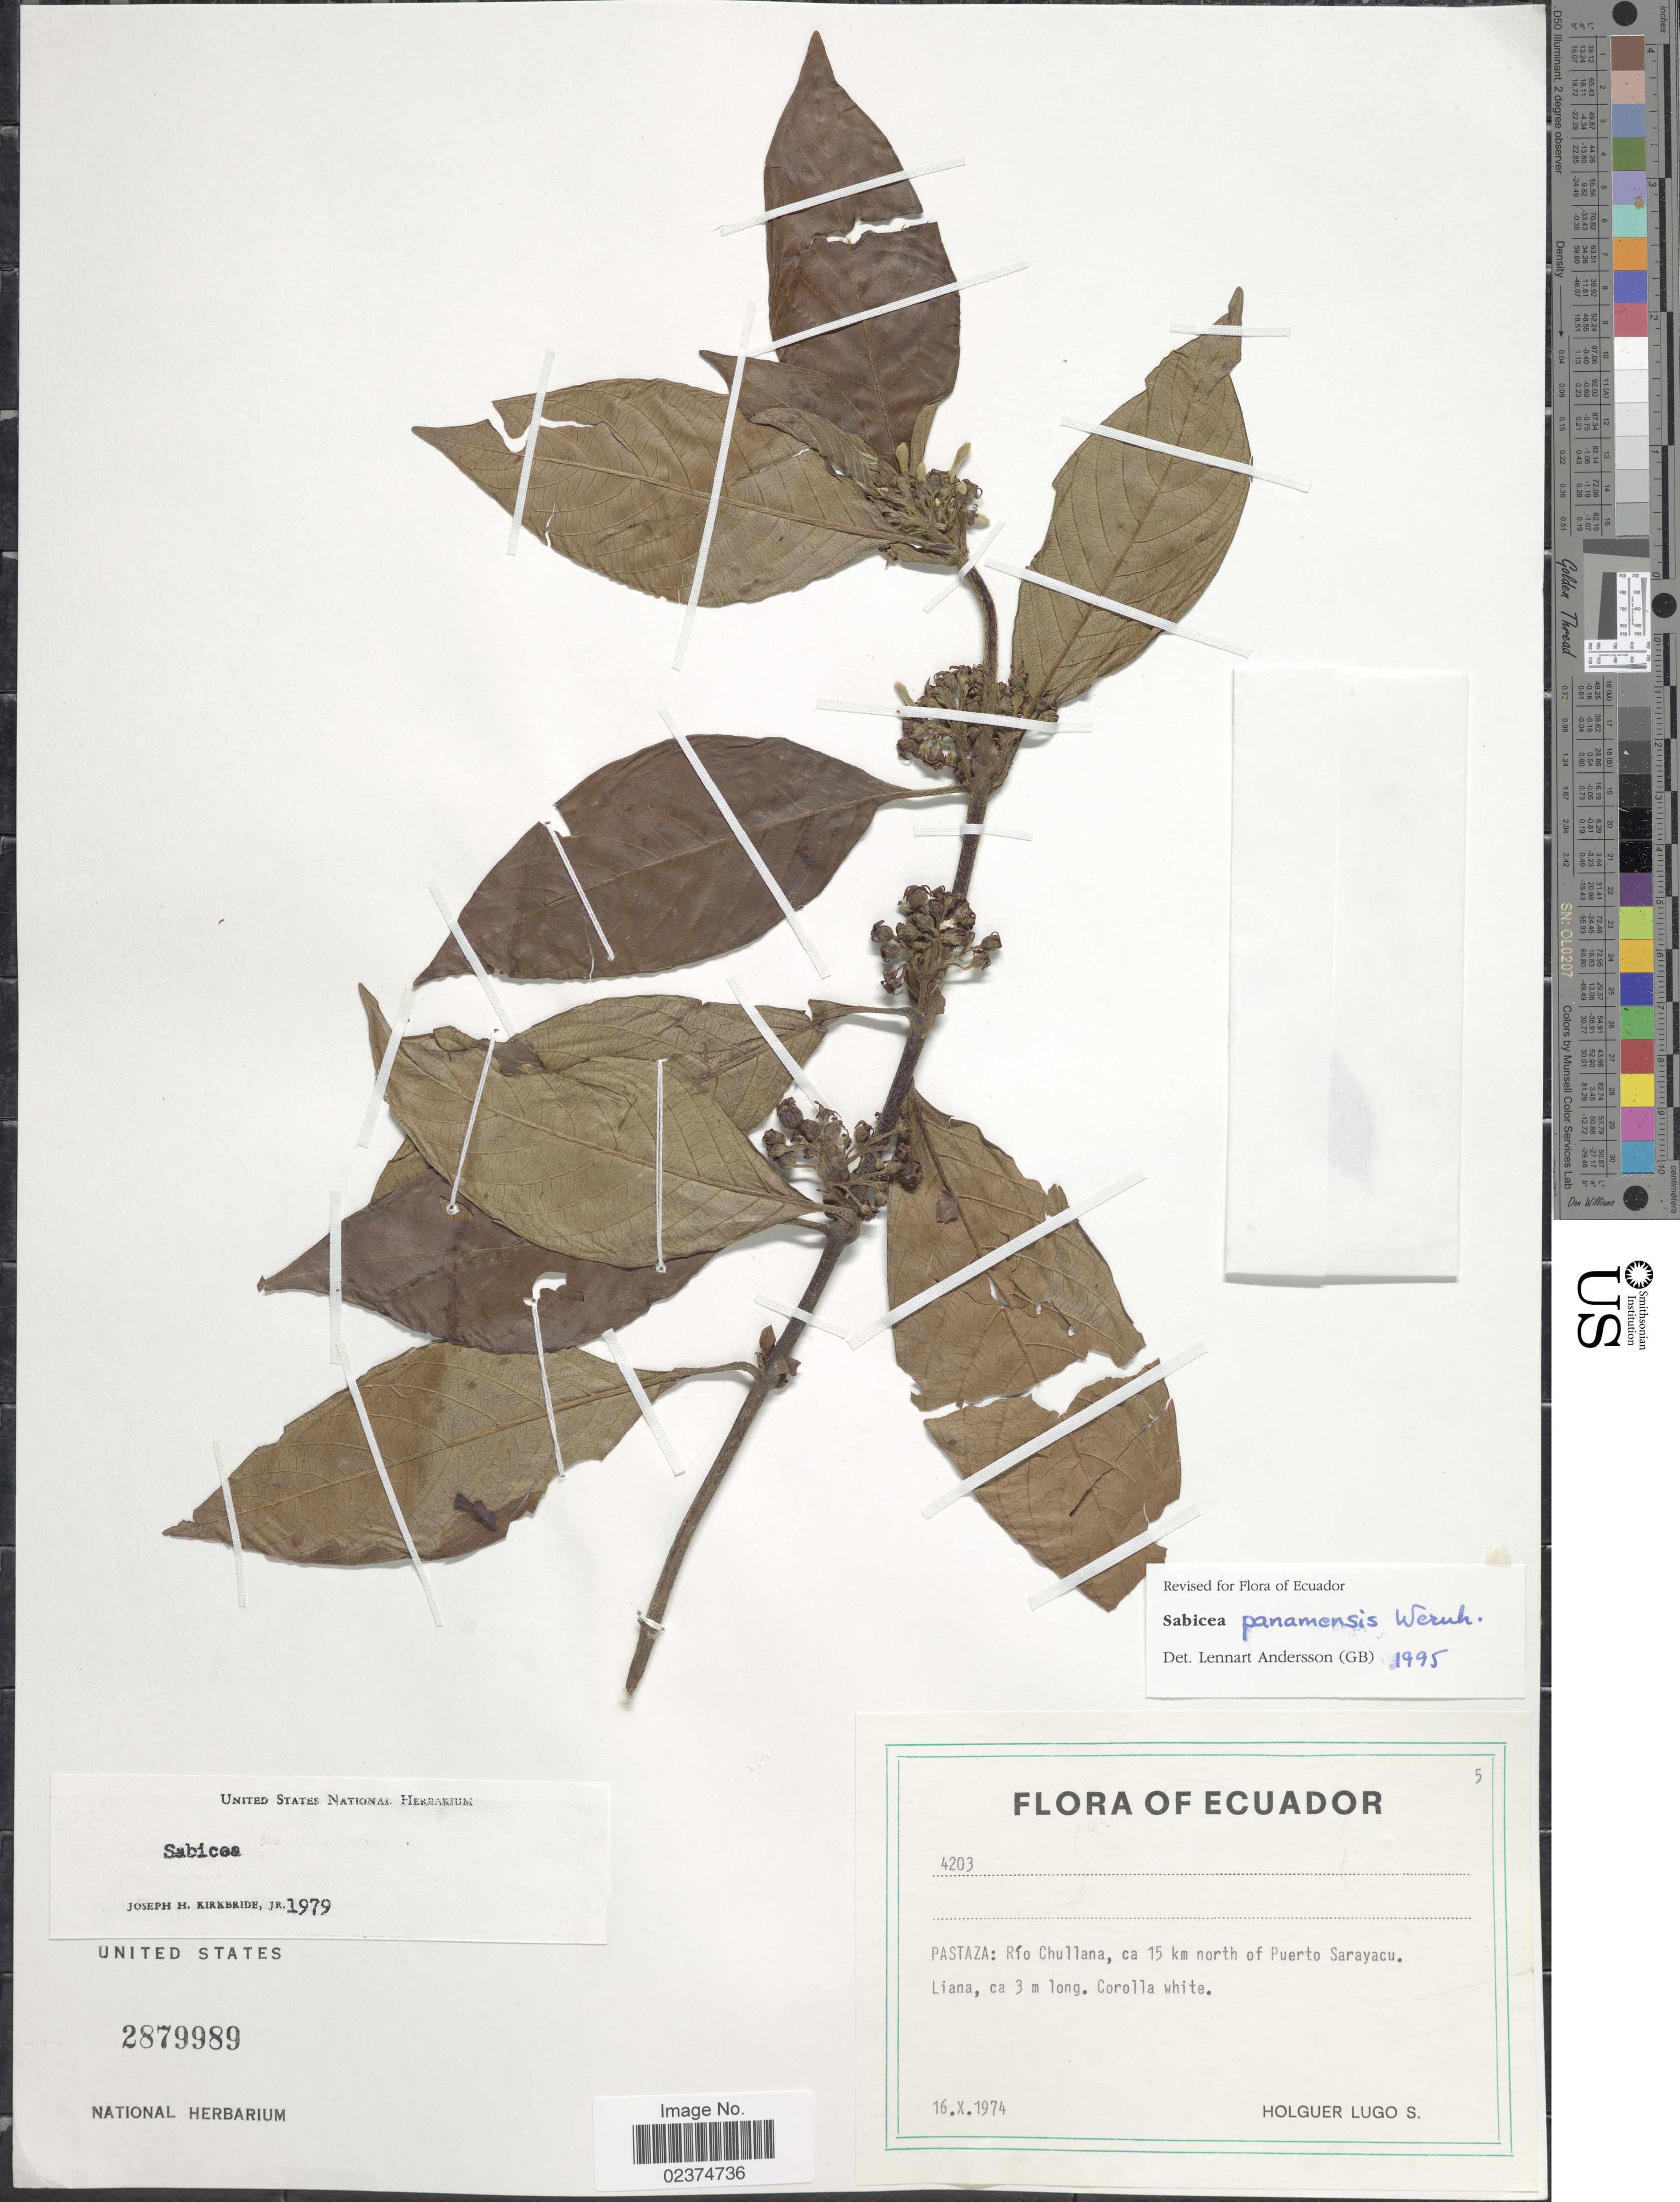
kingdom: Plantae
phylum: Tracheophyta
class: Magnoliopsida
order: Gentianales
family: Rubiaceae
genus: Sabicea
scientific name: Sabicea panamensis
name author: Wernham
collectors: H. Lugo S.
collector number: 4203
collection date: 1974-10-16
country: Ecuador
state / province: Pastaza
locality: Rio Chullana, ca 15 km north of Puerto Sarayacu, Liana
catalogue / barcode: US 2879989